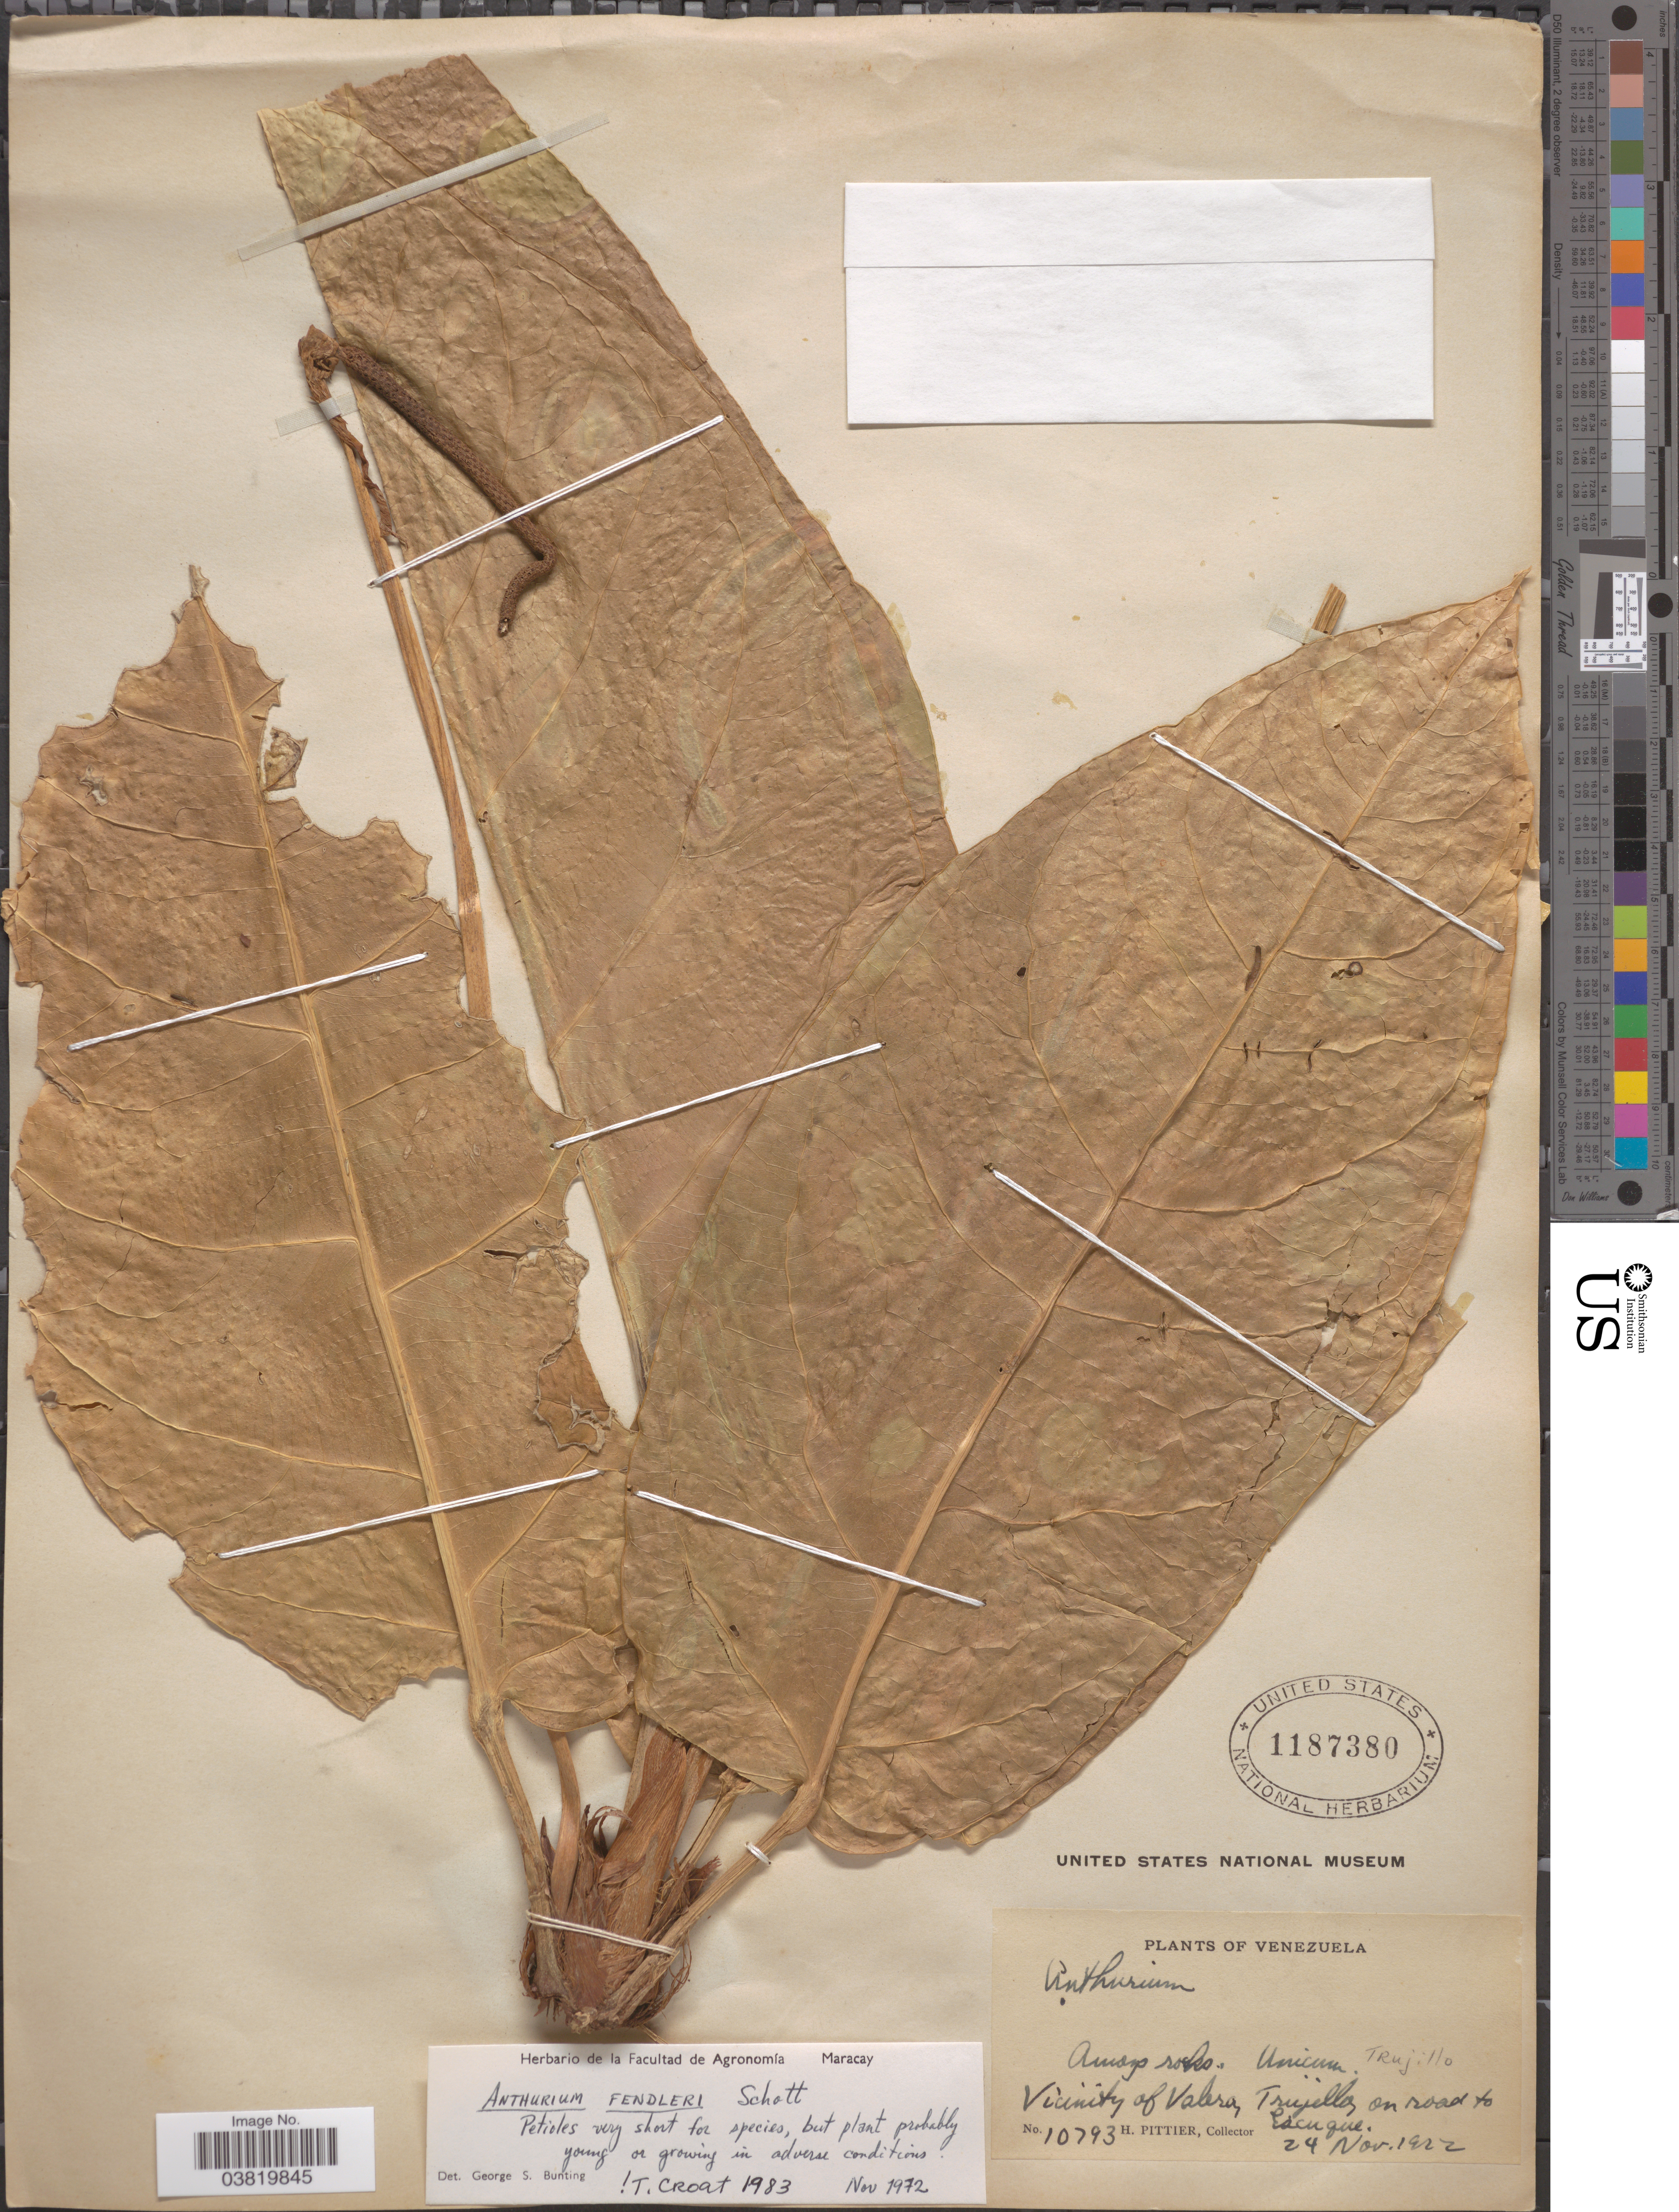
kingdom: Plantae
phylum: Tracheophyta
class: Liliopsida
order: Alismatales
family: Araceae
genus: Anthurium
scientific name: Anthurium fendleri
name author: Schott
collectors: H. F. Pittier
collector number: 10793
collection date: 1922-11-24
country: Venezuela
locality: Vicinity of Valera, Trujello, on road to Escuque.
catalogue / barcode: US 1187380